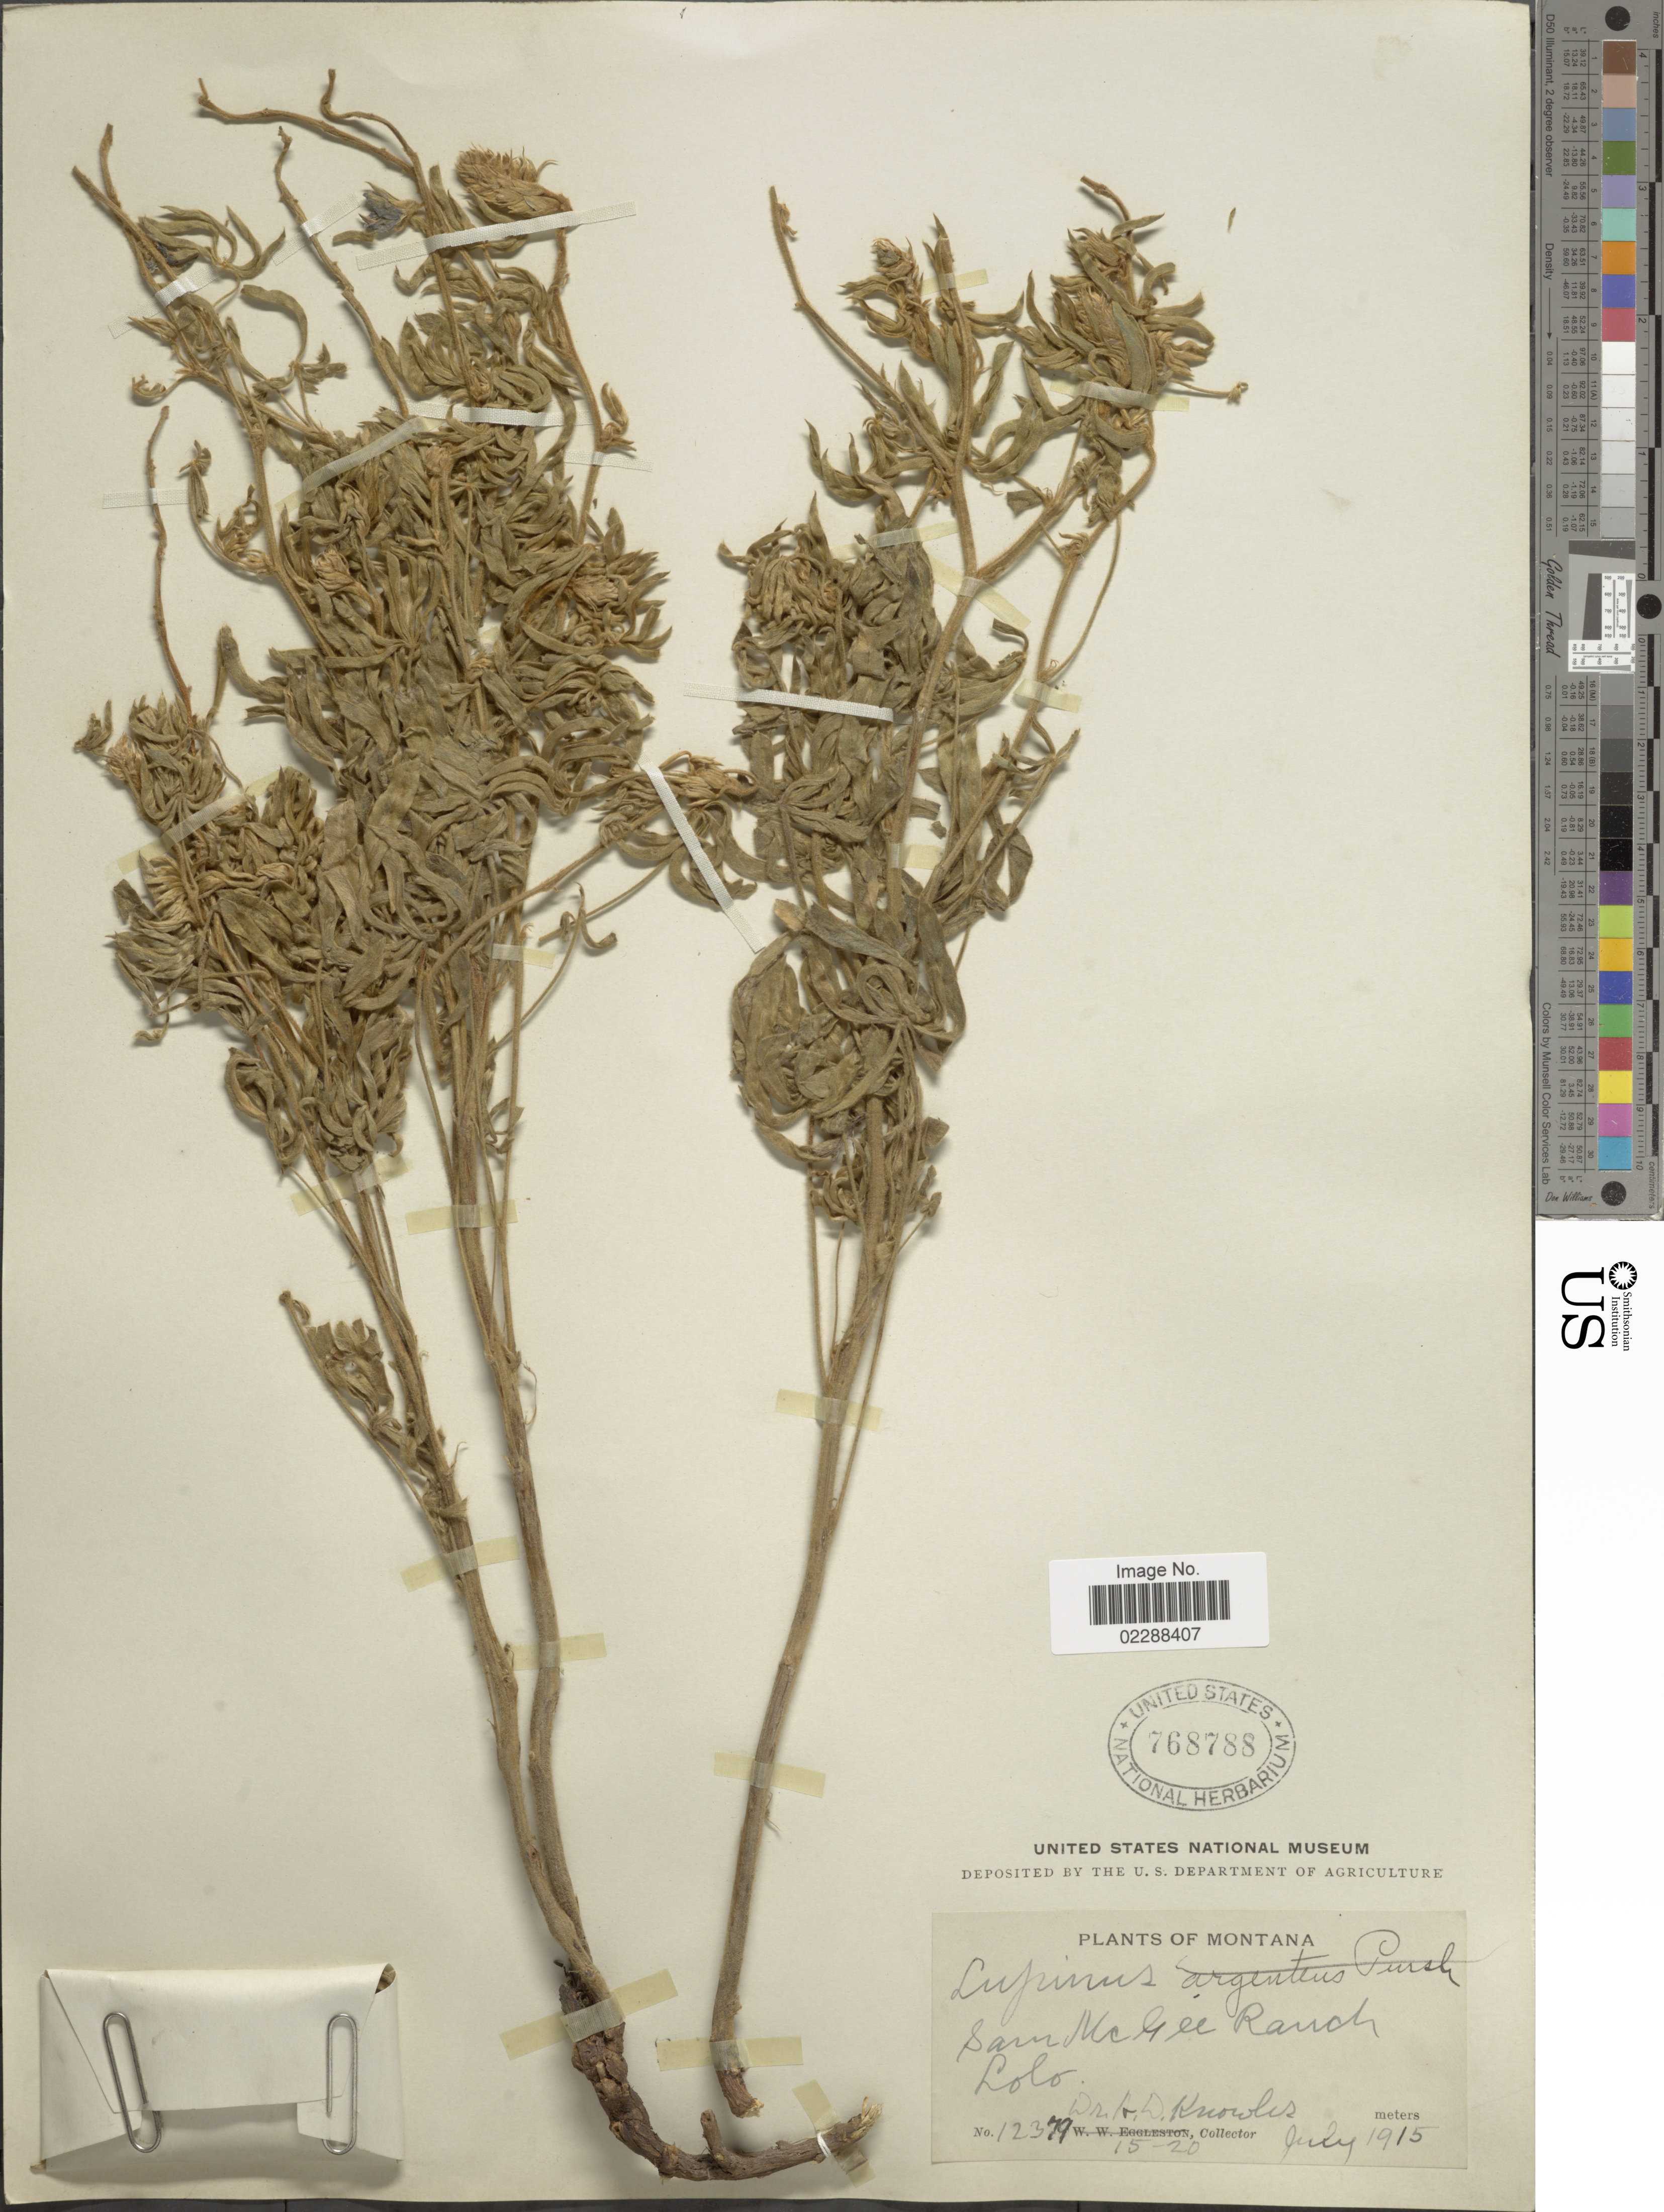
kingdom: Plantae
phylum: Tracheophyta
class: Magnoliopsida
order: Fabales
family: Fabaceae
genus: Lupinus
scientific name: Lupinus sp.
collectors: A. Knowles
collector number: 12379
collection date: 1915-07-15/1915-07-20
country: United States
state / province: Montana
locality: San McGee Ranch, Lolo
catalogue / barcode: US 768788